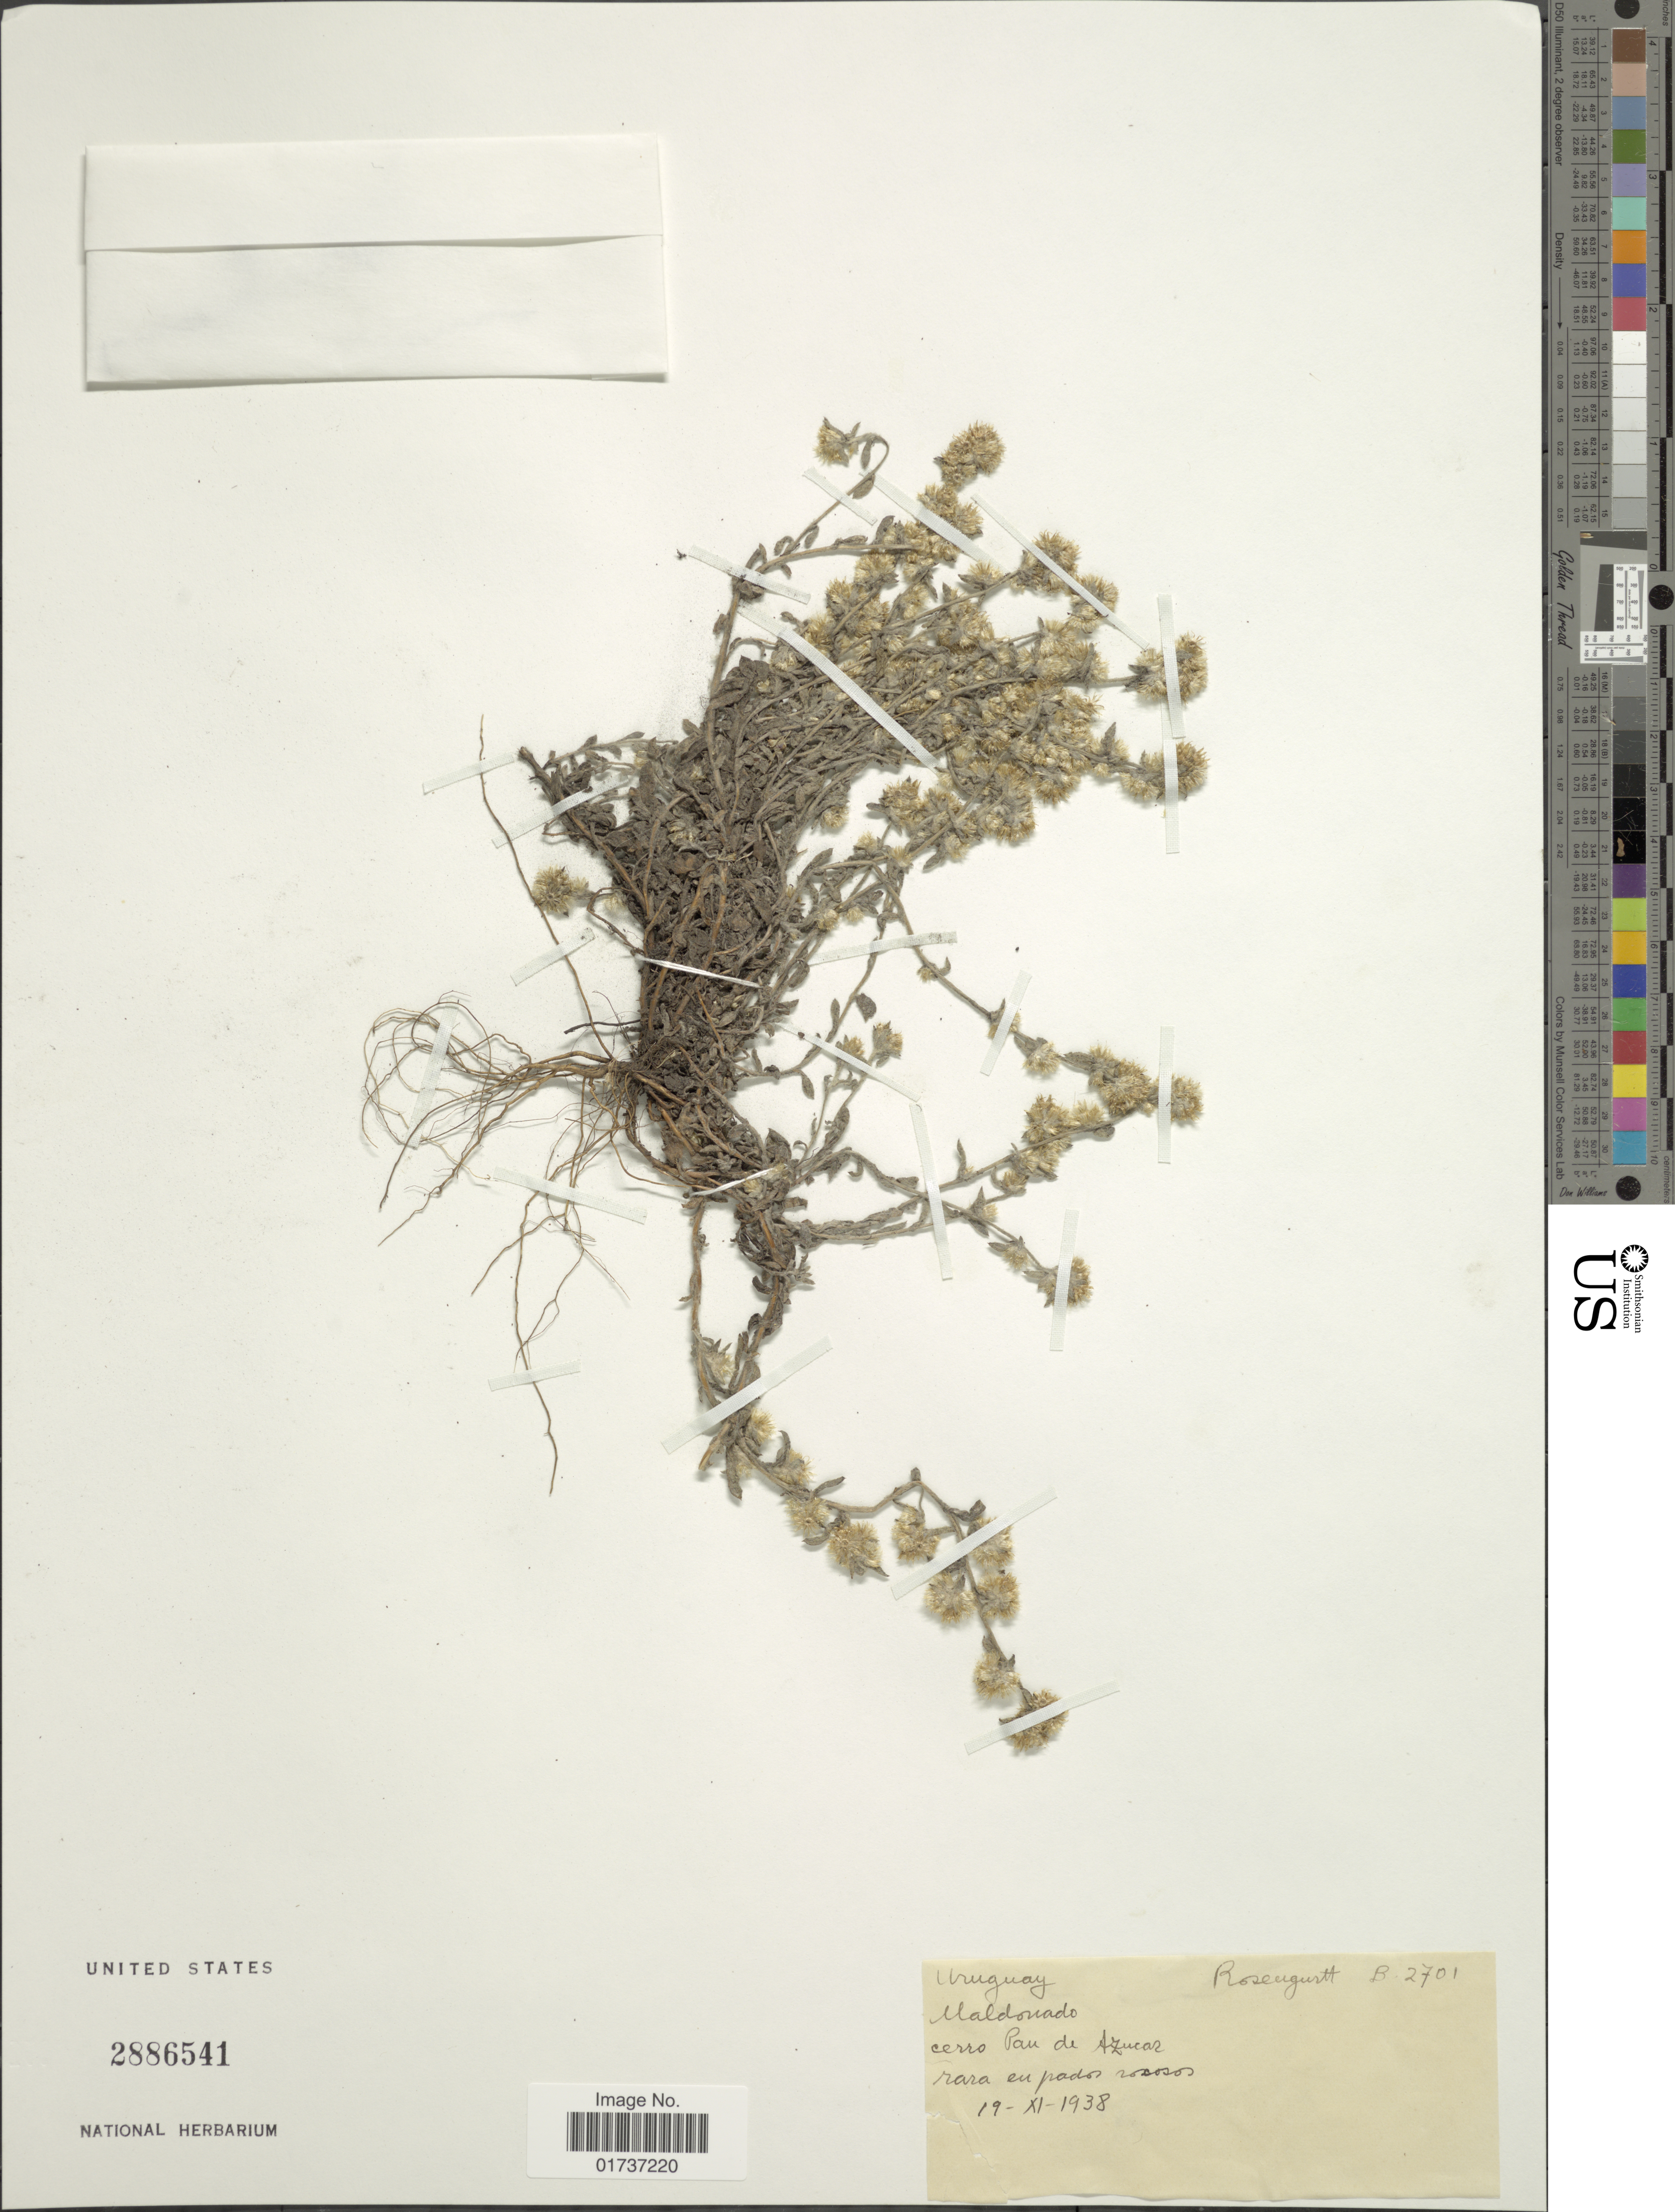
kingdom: Plantae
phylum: Tracheophyta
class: Magnoliopsida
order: Asterales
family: Asteraceae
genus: Gnaphalium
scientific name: Gnaphalium sp.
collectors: Rosengurtt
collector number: B 2701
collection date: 1938-11-19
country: Uruguay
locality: Maldonado, cerro Pan de Azucar rara en podos rocosos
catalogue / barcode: US 2886541